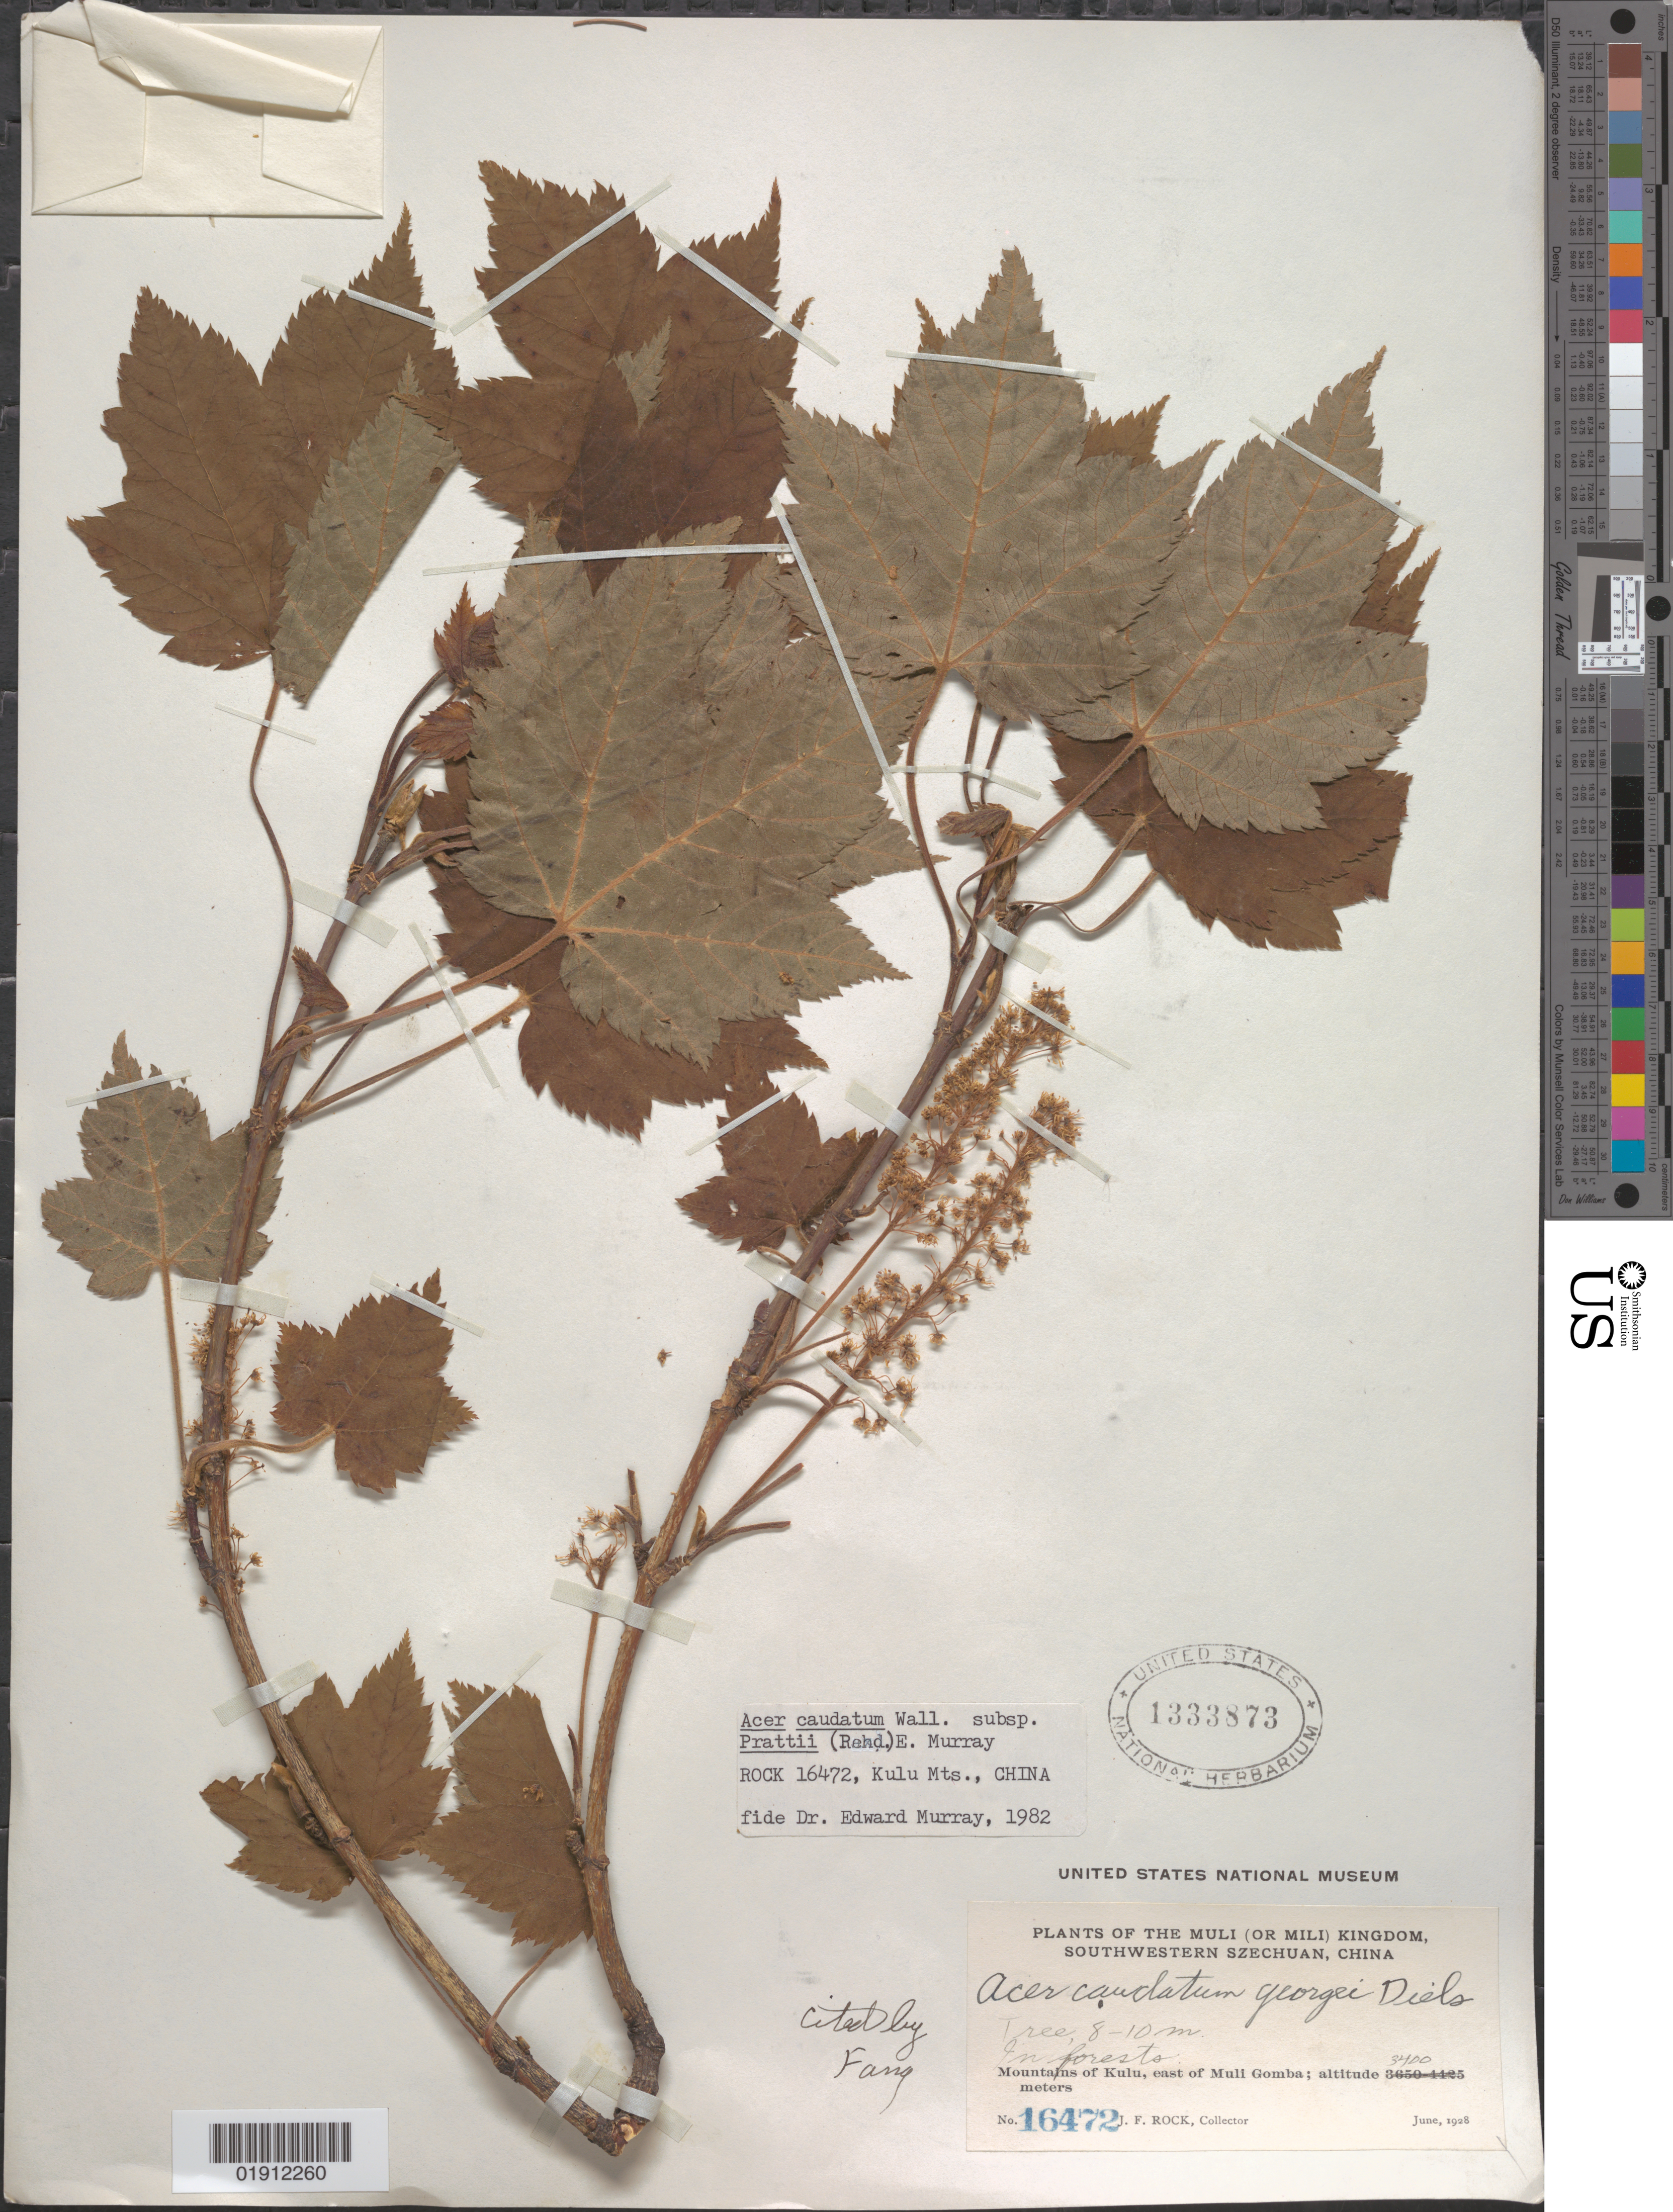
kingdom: Plantae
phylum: Tracheophyta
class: Magnoliopsida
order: Sapindales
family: Sapindaceae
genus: Acer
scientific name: Acer caudatum subsp. prattii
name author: (Rehder) A.E. Murray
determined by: Murray, Edward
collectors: J. F. Rock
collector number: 16472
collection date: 1928-06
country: China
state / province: Sichuan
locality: Southwestern Szechuan [Sichuan]. Mount Kulu, E of Muli Gomba. Muli (or Mili) Kingdom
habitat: In forests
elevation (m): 3400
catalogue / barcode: US 1333873